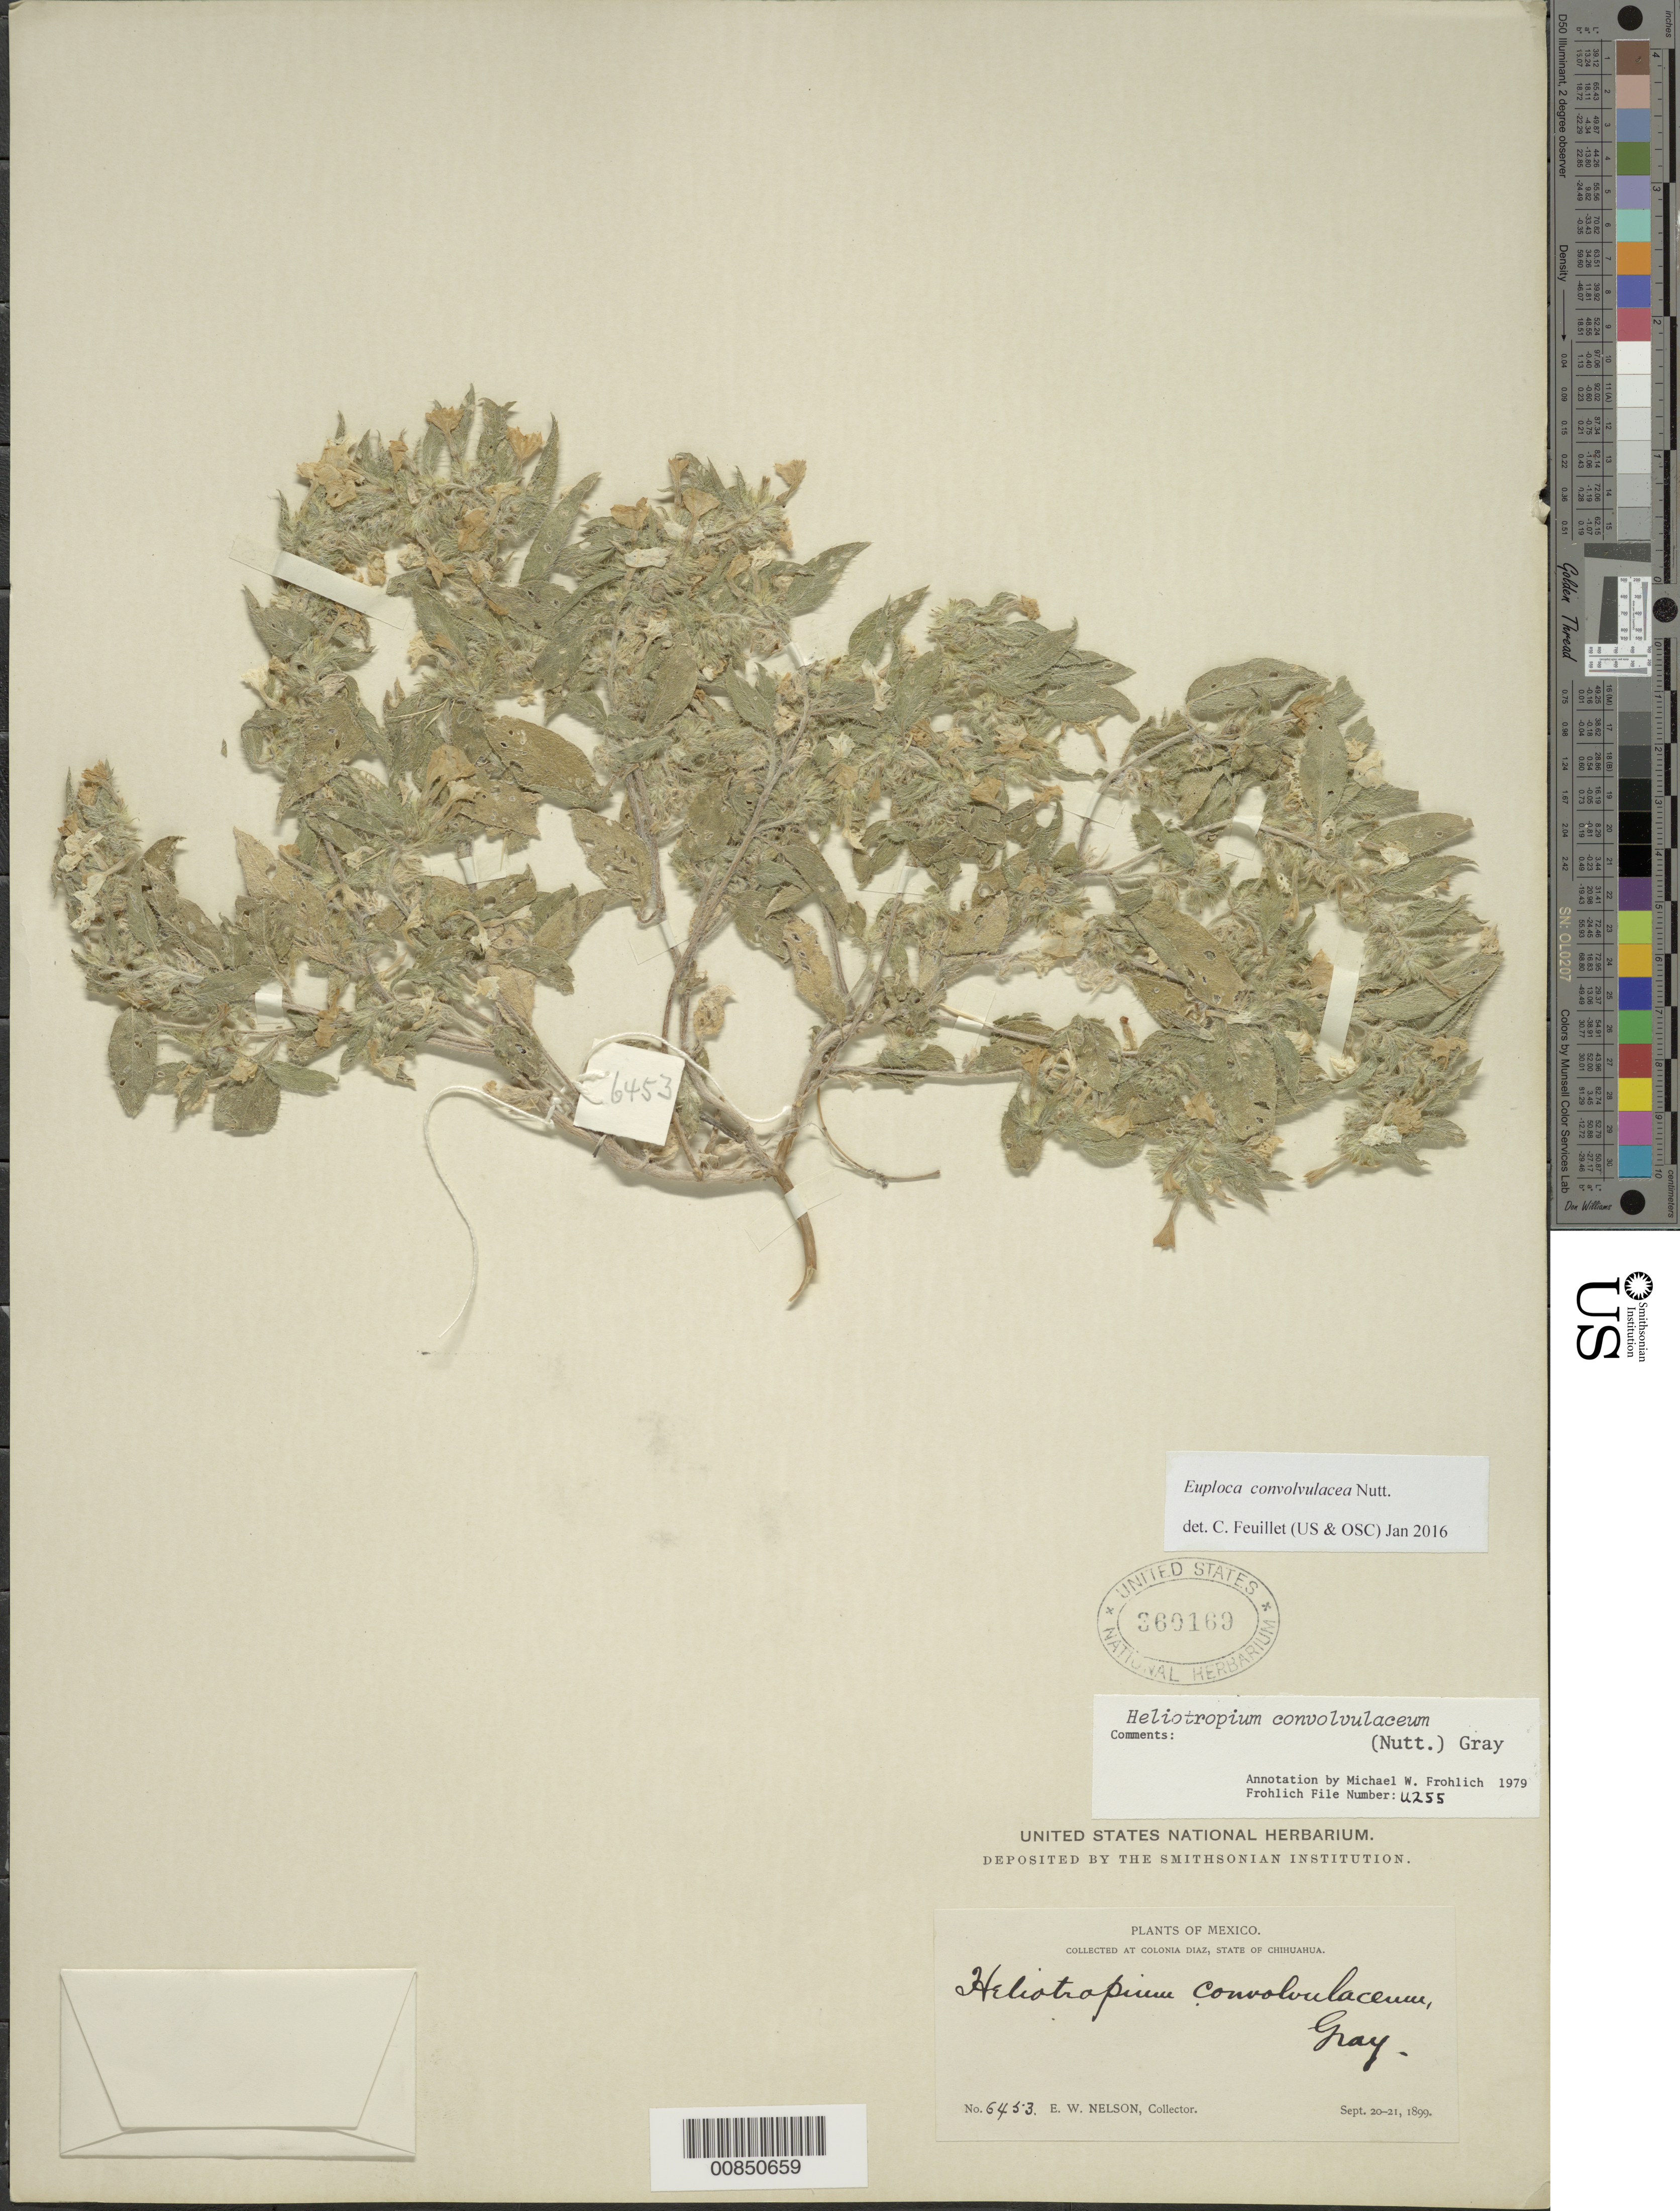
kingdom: Plantae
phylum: Tracheophyta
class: Magnoliopsida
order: Boraginales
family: Heliotropiaceae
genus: Euploca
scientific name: Euploca convolvulacea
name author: Nutt.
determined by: Feuillet, C.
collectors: E. W. Nelson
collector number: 6453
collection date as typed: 20 Sep 1899 to 21 Sep 1899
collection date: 1899-09-20/1899-09-21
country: Mexico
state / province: Chihuahua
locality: Colonia Díaz, Chihuahua.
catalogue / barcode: US 360169